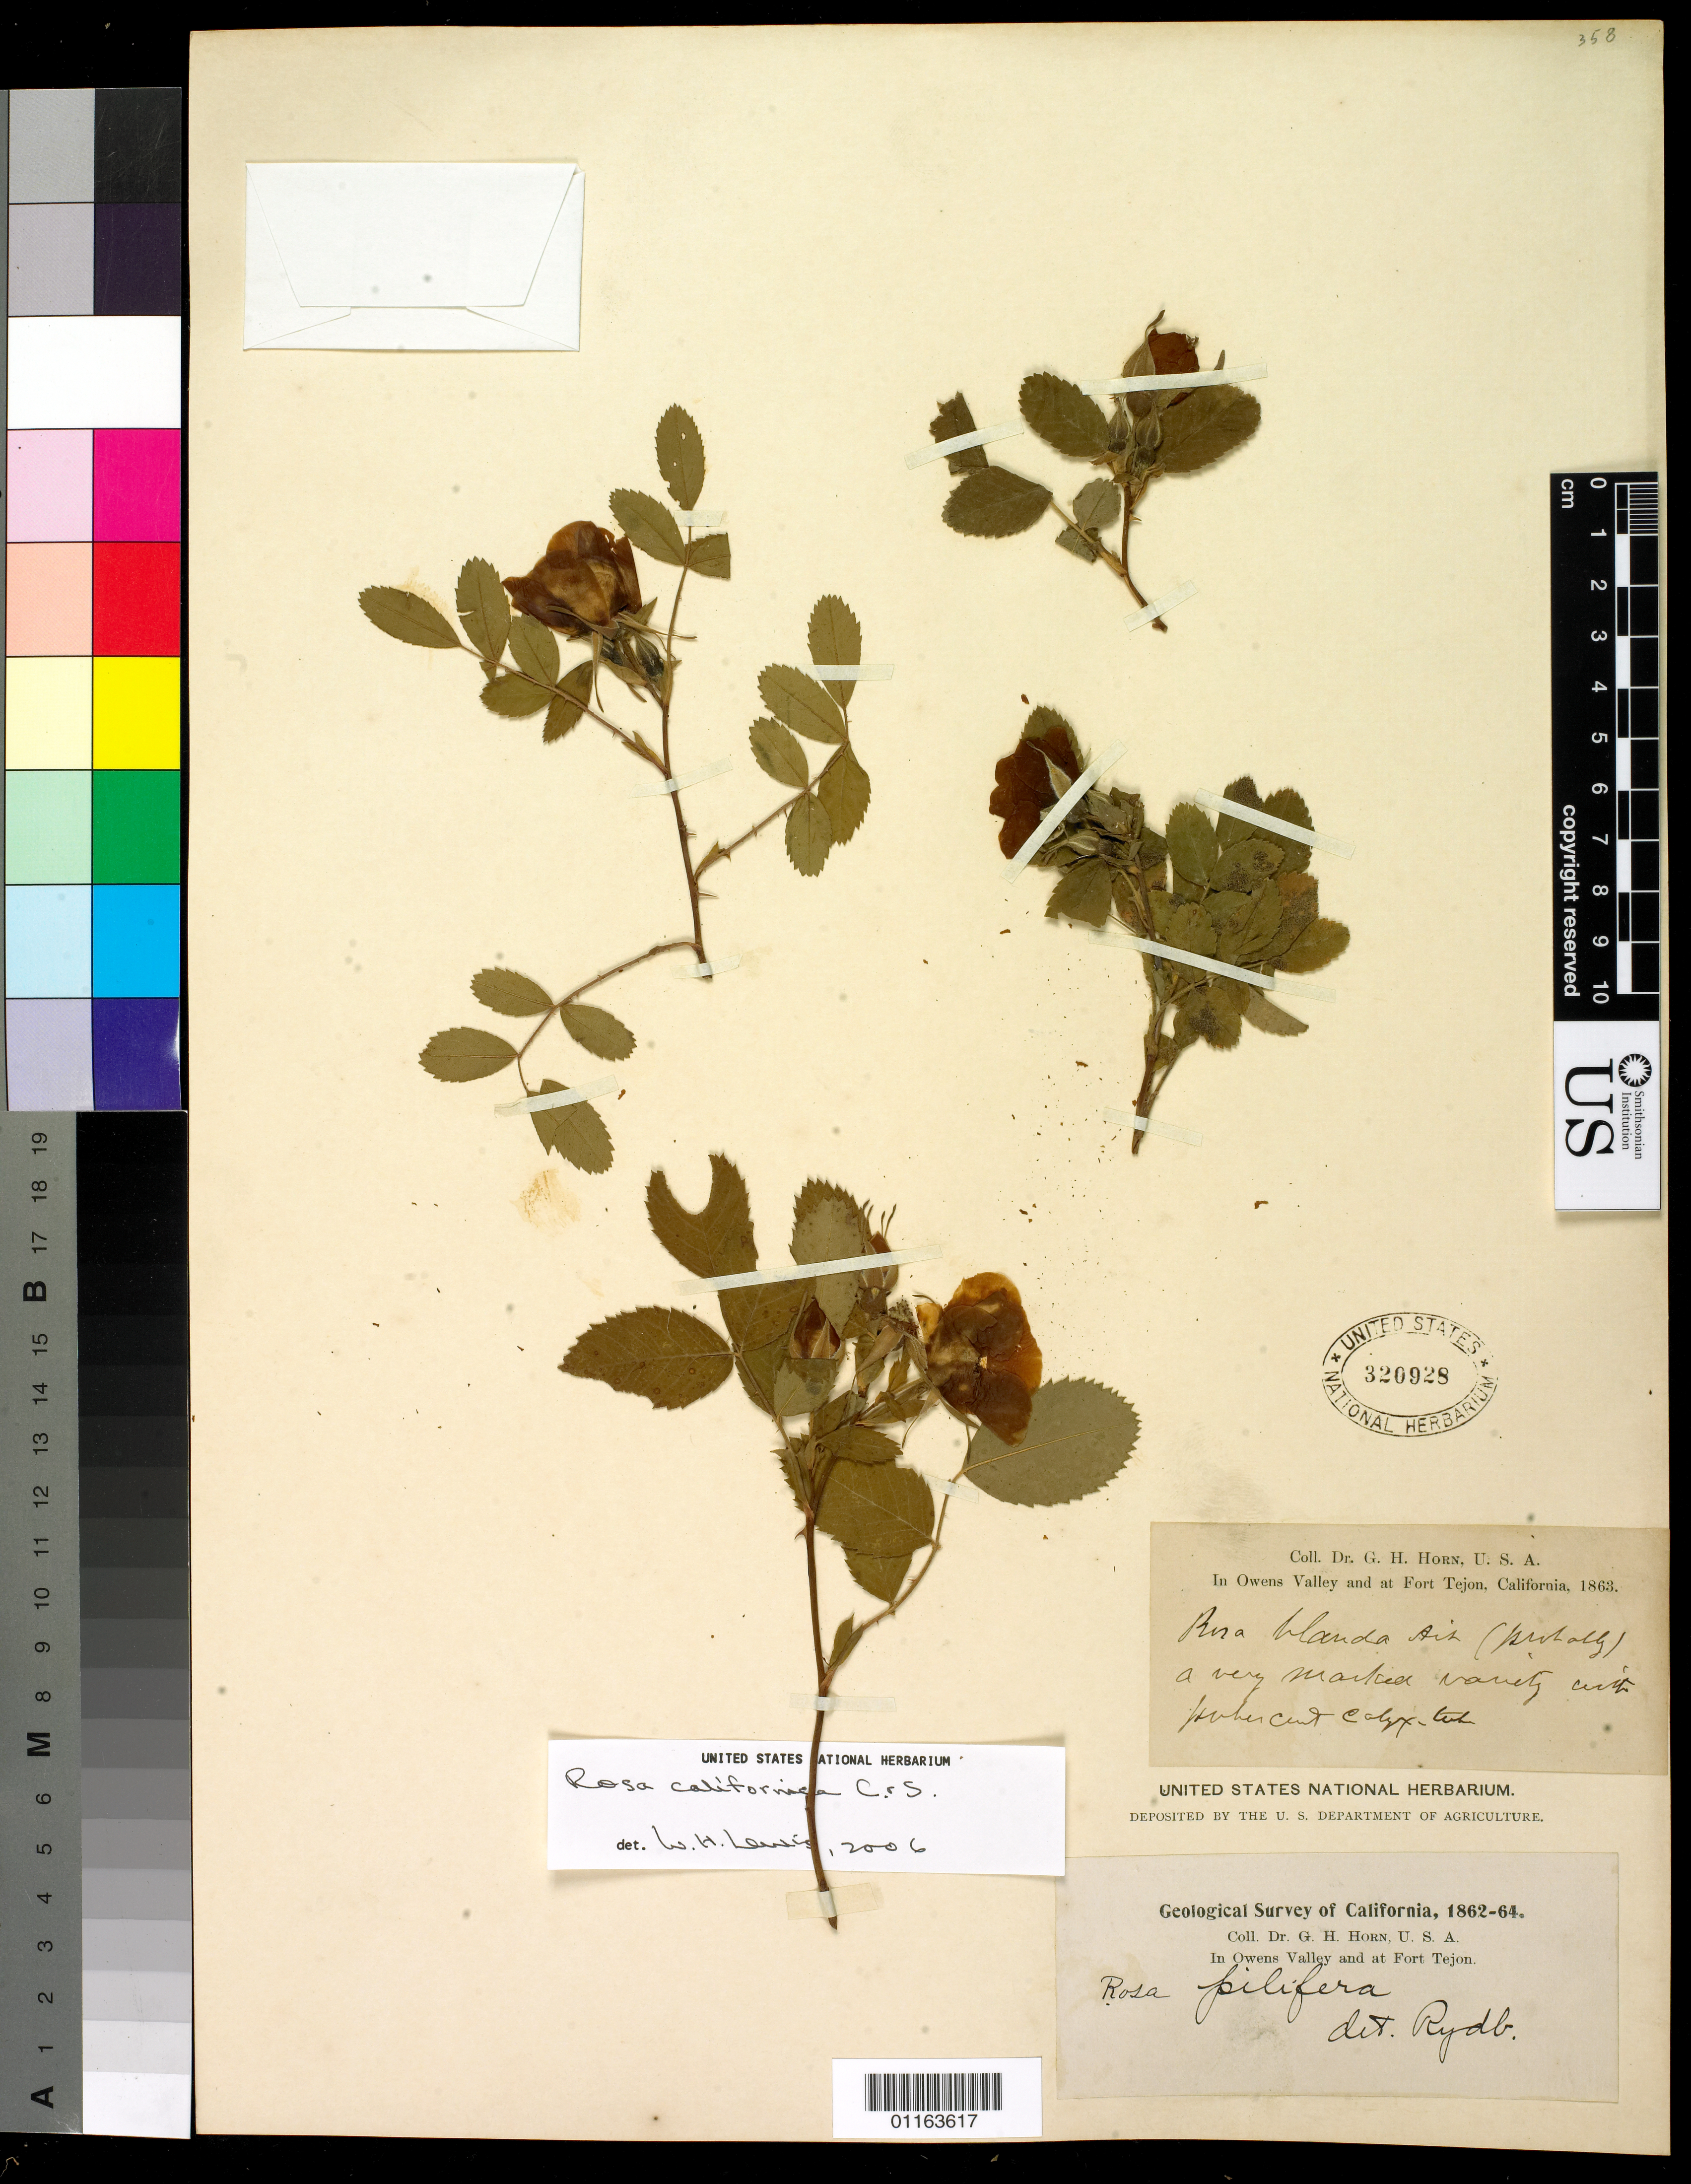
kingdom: Plantae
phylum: Tracheophyta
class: Magnoliopsida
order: Rosales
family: Rosaceae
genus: Rosa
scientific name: Rosa californica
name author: Cham. & Schltdl.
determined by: Lewis, W. H.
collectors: G. Horn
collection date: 1863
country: United States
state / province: California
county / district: Kern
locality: In Owens Valley and at Fort Tejon.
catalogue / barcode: US 320928